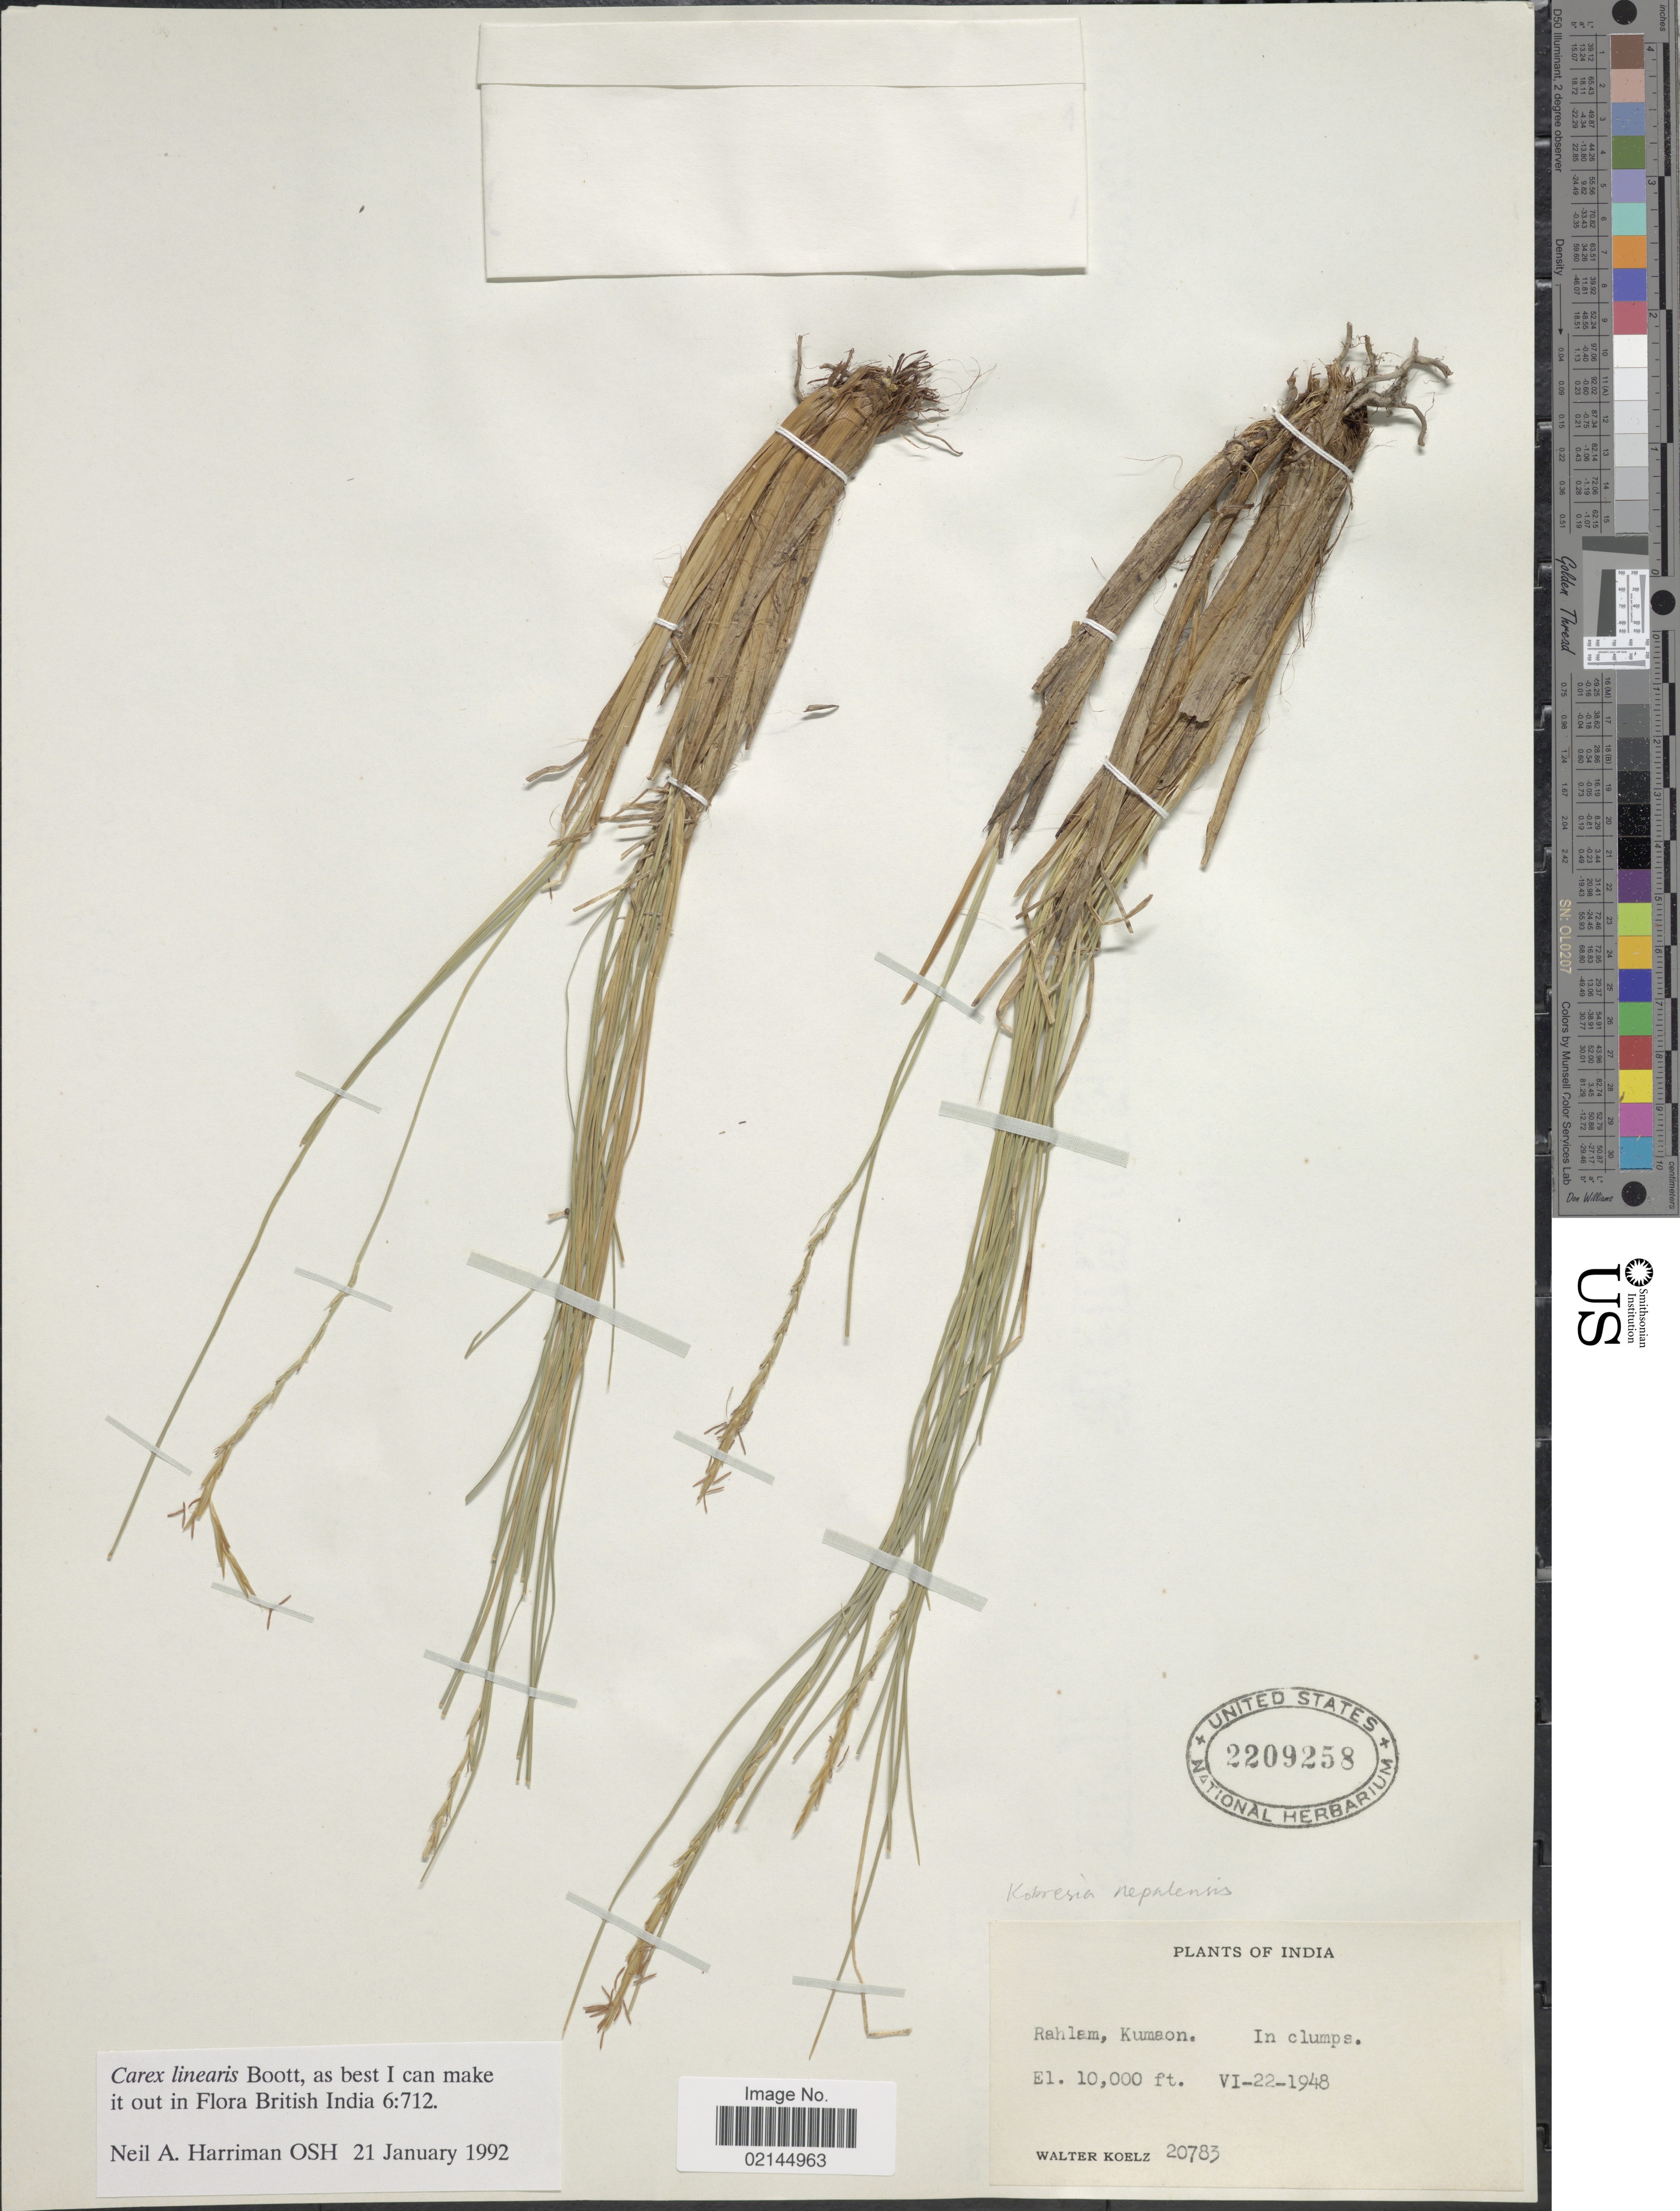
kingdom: Plantae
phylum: Tracheophyta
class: Liliopsida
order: Poales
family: Cyperaceae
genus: Carex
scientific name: Carex unciniiformis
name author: Boeckeler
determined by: Strong, Mark T., (BOT), Smithsonian Institution - National Museum of Natural History (UNITED STATES)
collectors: W. N. Koelz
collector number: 207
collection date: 1948-06-22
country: India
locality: Rahlam, Kumaon, in clumps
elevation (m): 3048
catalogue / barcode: US 2209258